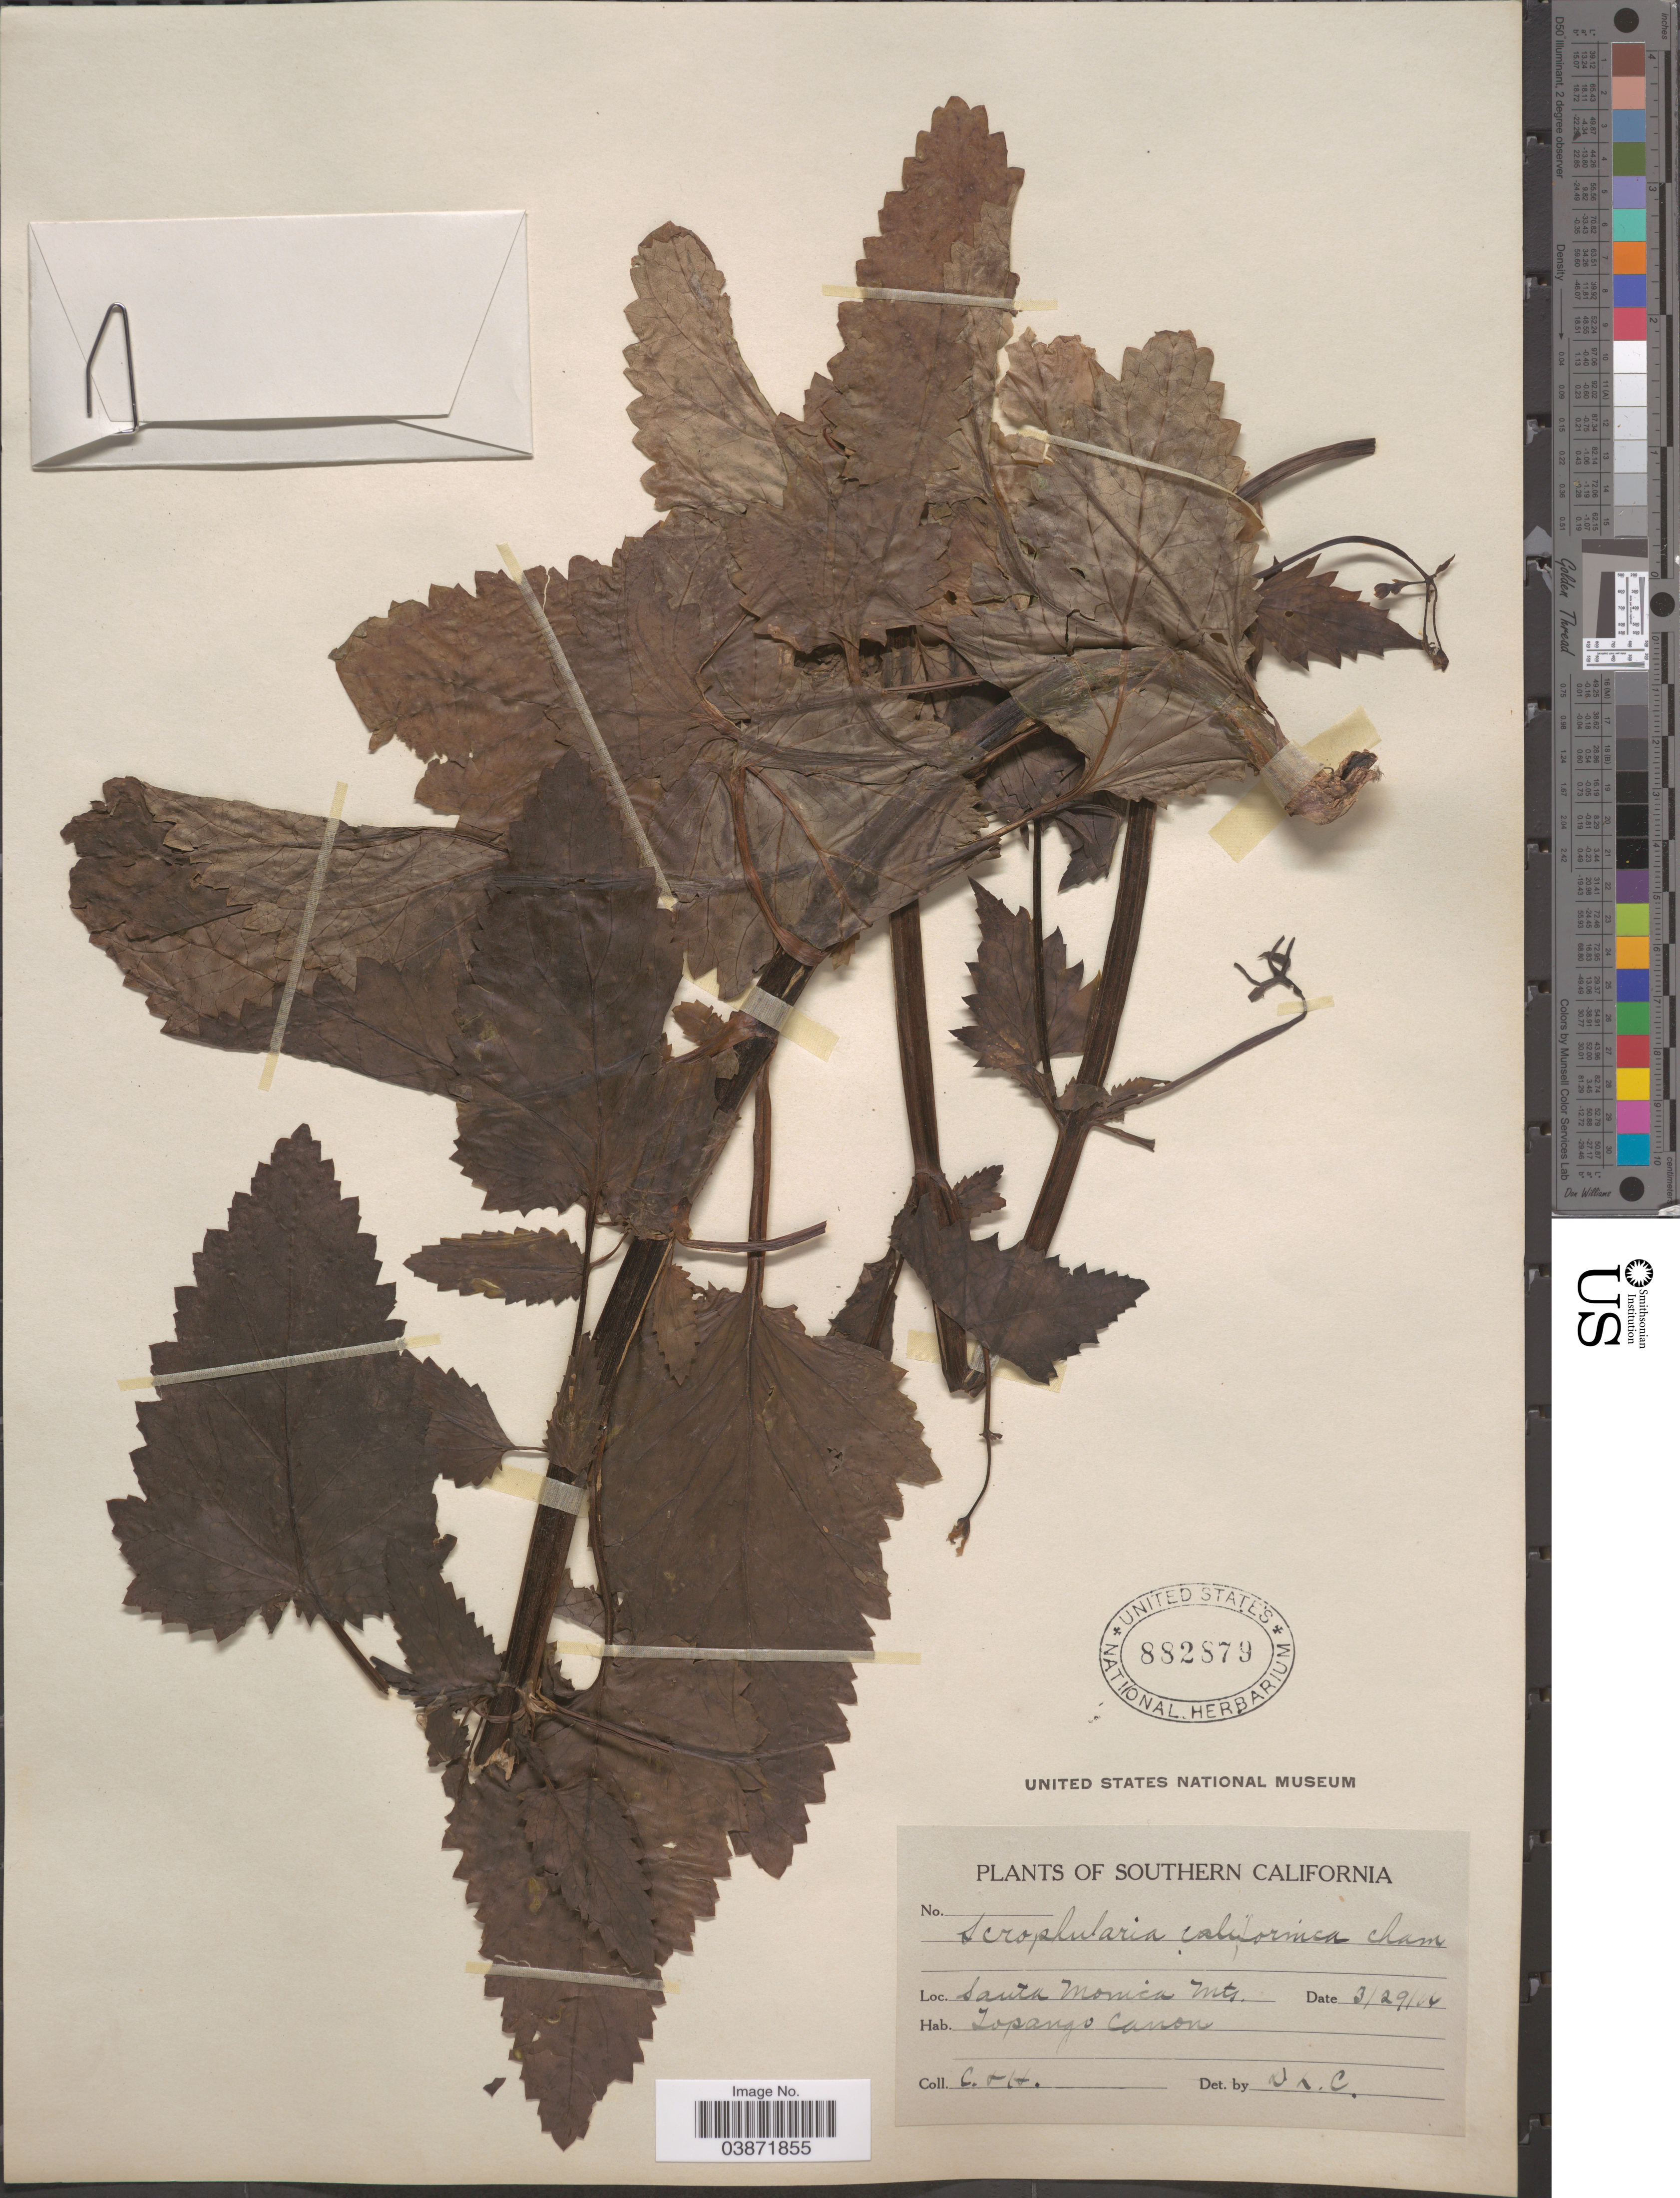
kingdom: Plantae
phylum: Tracheophyta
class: Magnoliopsida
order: Lamiales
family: Scrophulariaceae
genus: Scrophularia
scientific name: Scrophularia californica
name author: Cham. & Schltdl.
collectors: C. & H.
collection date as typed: Transcribed d/m/y: 29/3/4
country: United States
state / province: California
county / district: Los Angeles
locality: Southern California. Santa Monica Mts. Topanga Canon.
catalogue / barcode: US 882879